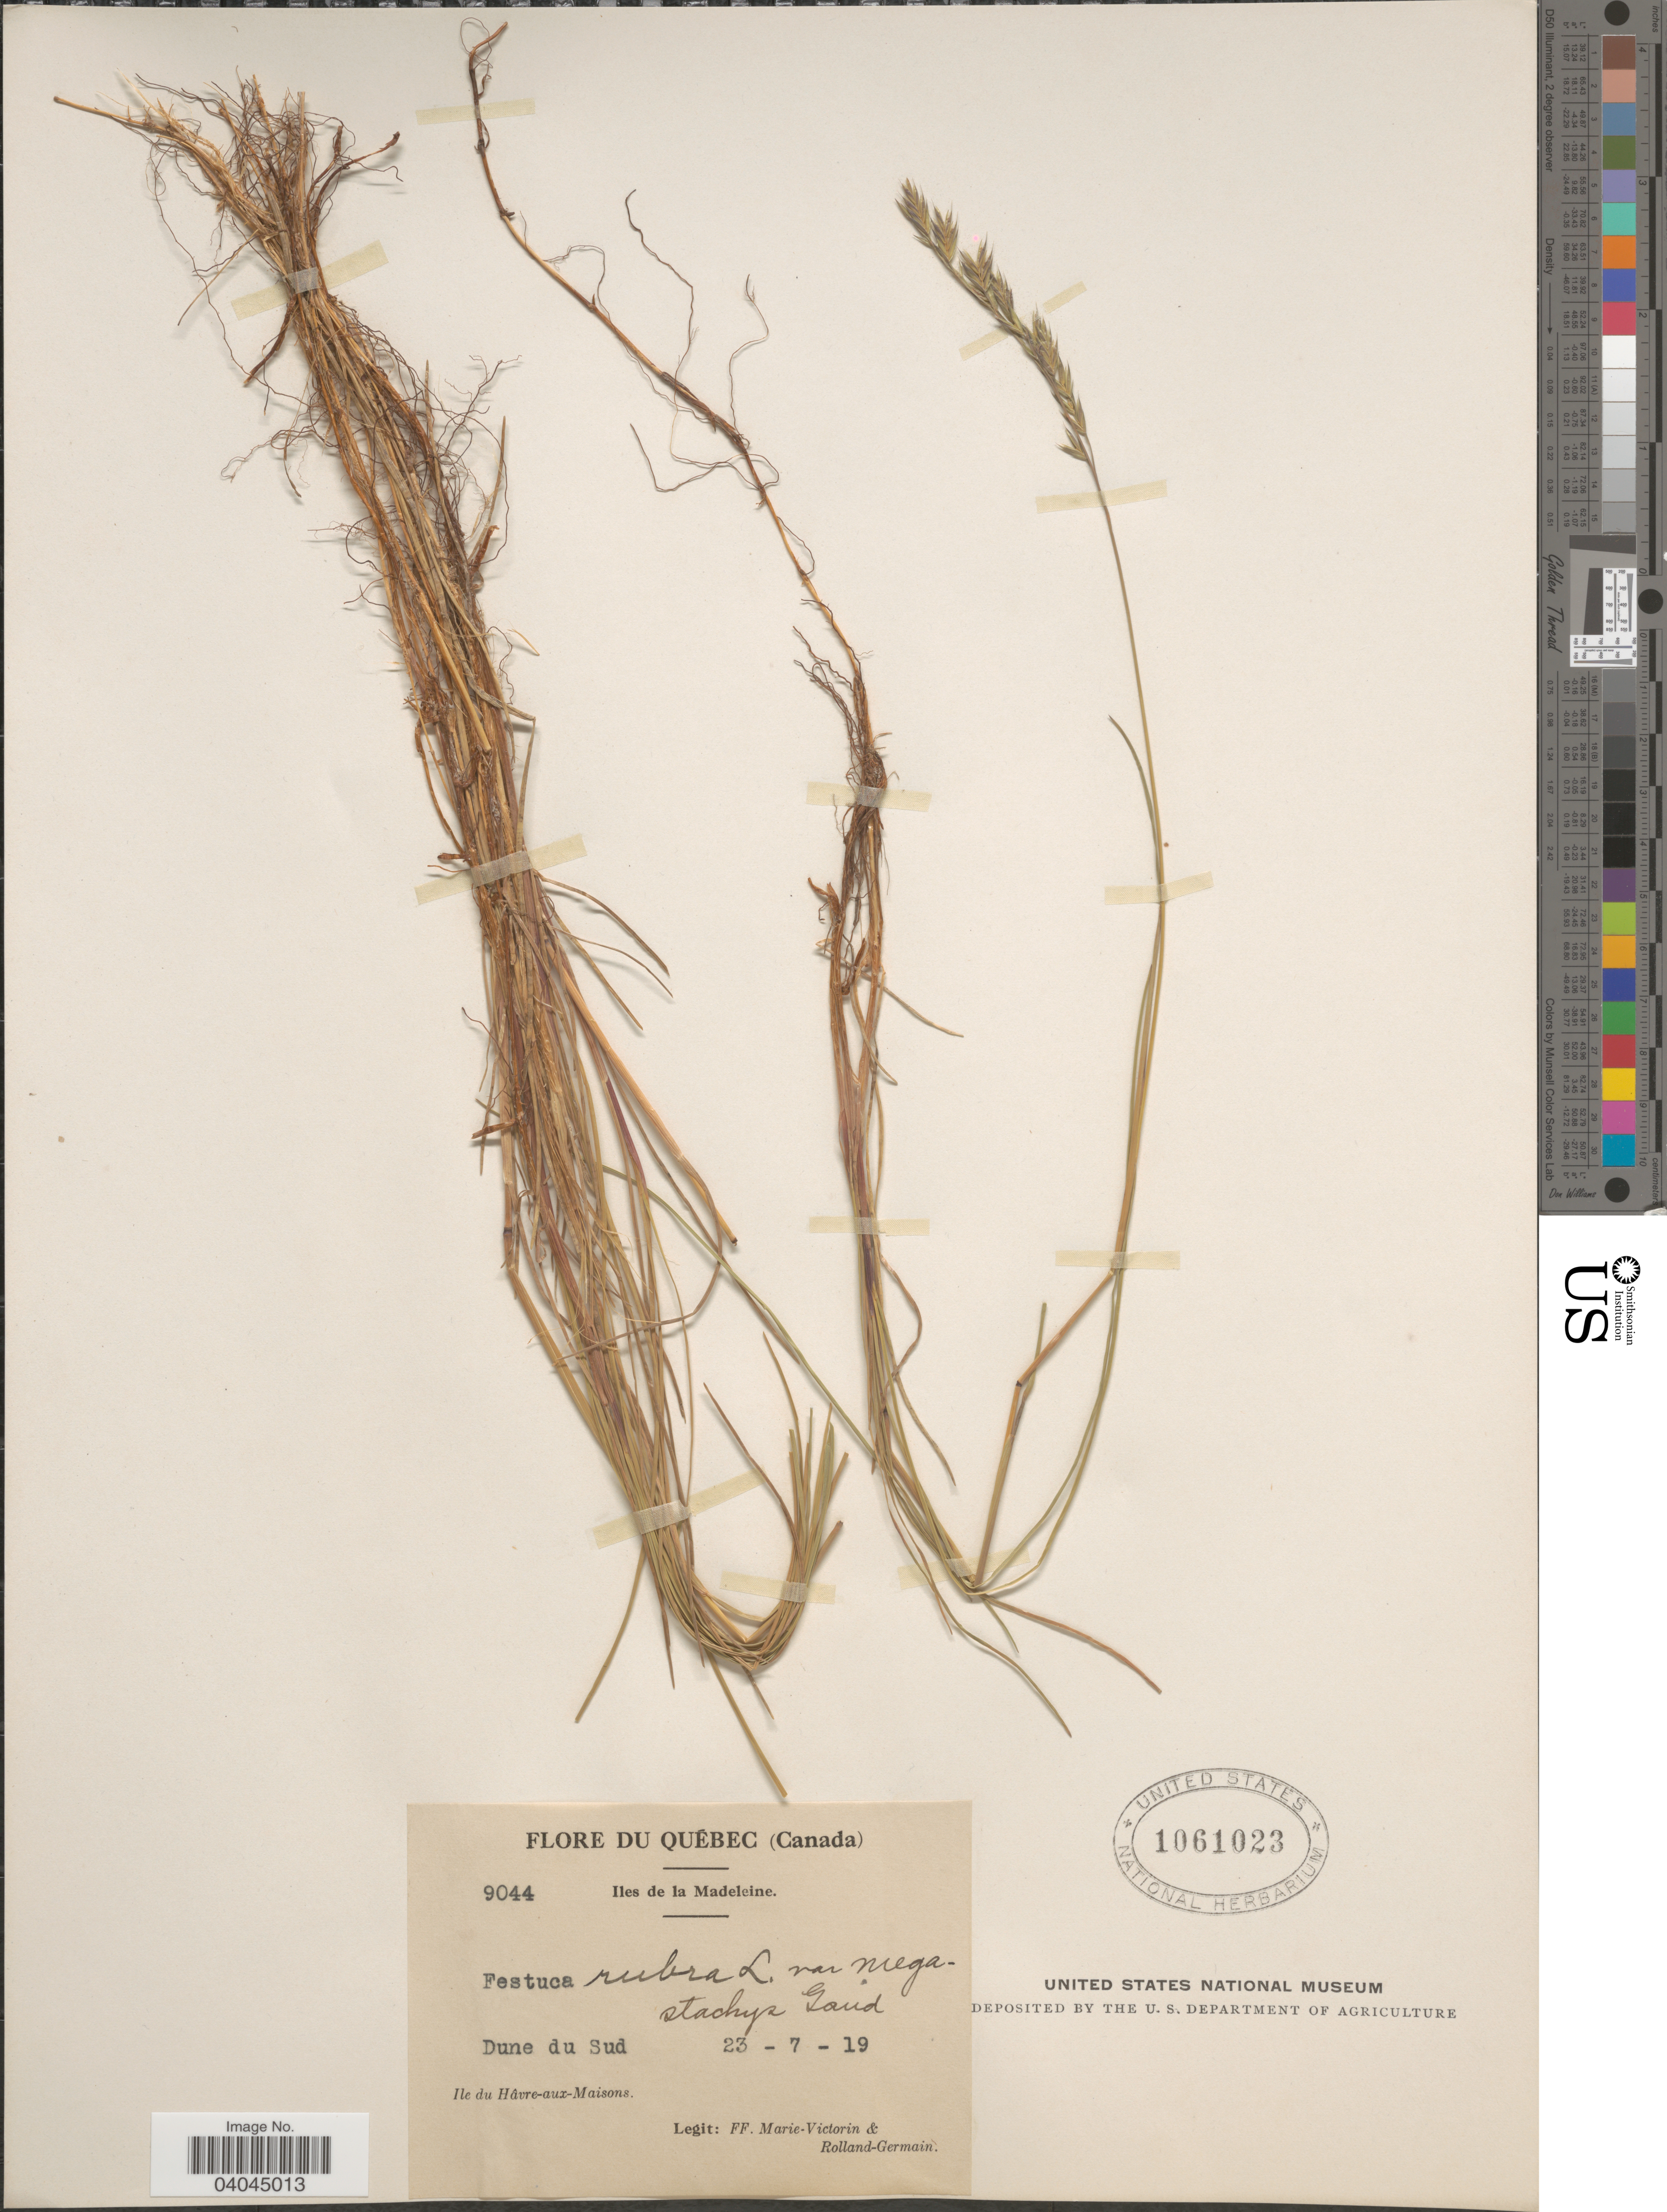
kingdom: Plantae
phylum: Tracheophyta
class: Liliopsida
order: Poales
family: Poaceae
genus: Festuca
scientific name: Festuca rubra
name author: L.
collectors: F. Marie-Victorin & Rolland-Germain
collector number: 9044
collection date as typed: Transcribed d/m/y: 23/7/19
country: Canada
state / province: Quebec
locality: Iles de la Madeleine. Dune du Sud. Ile du Hâvre-aux-Maisons.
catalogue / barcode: US 1061023